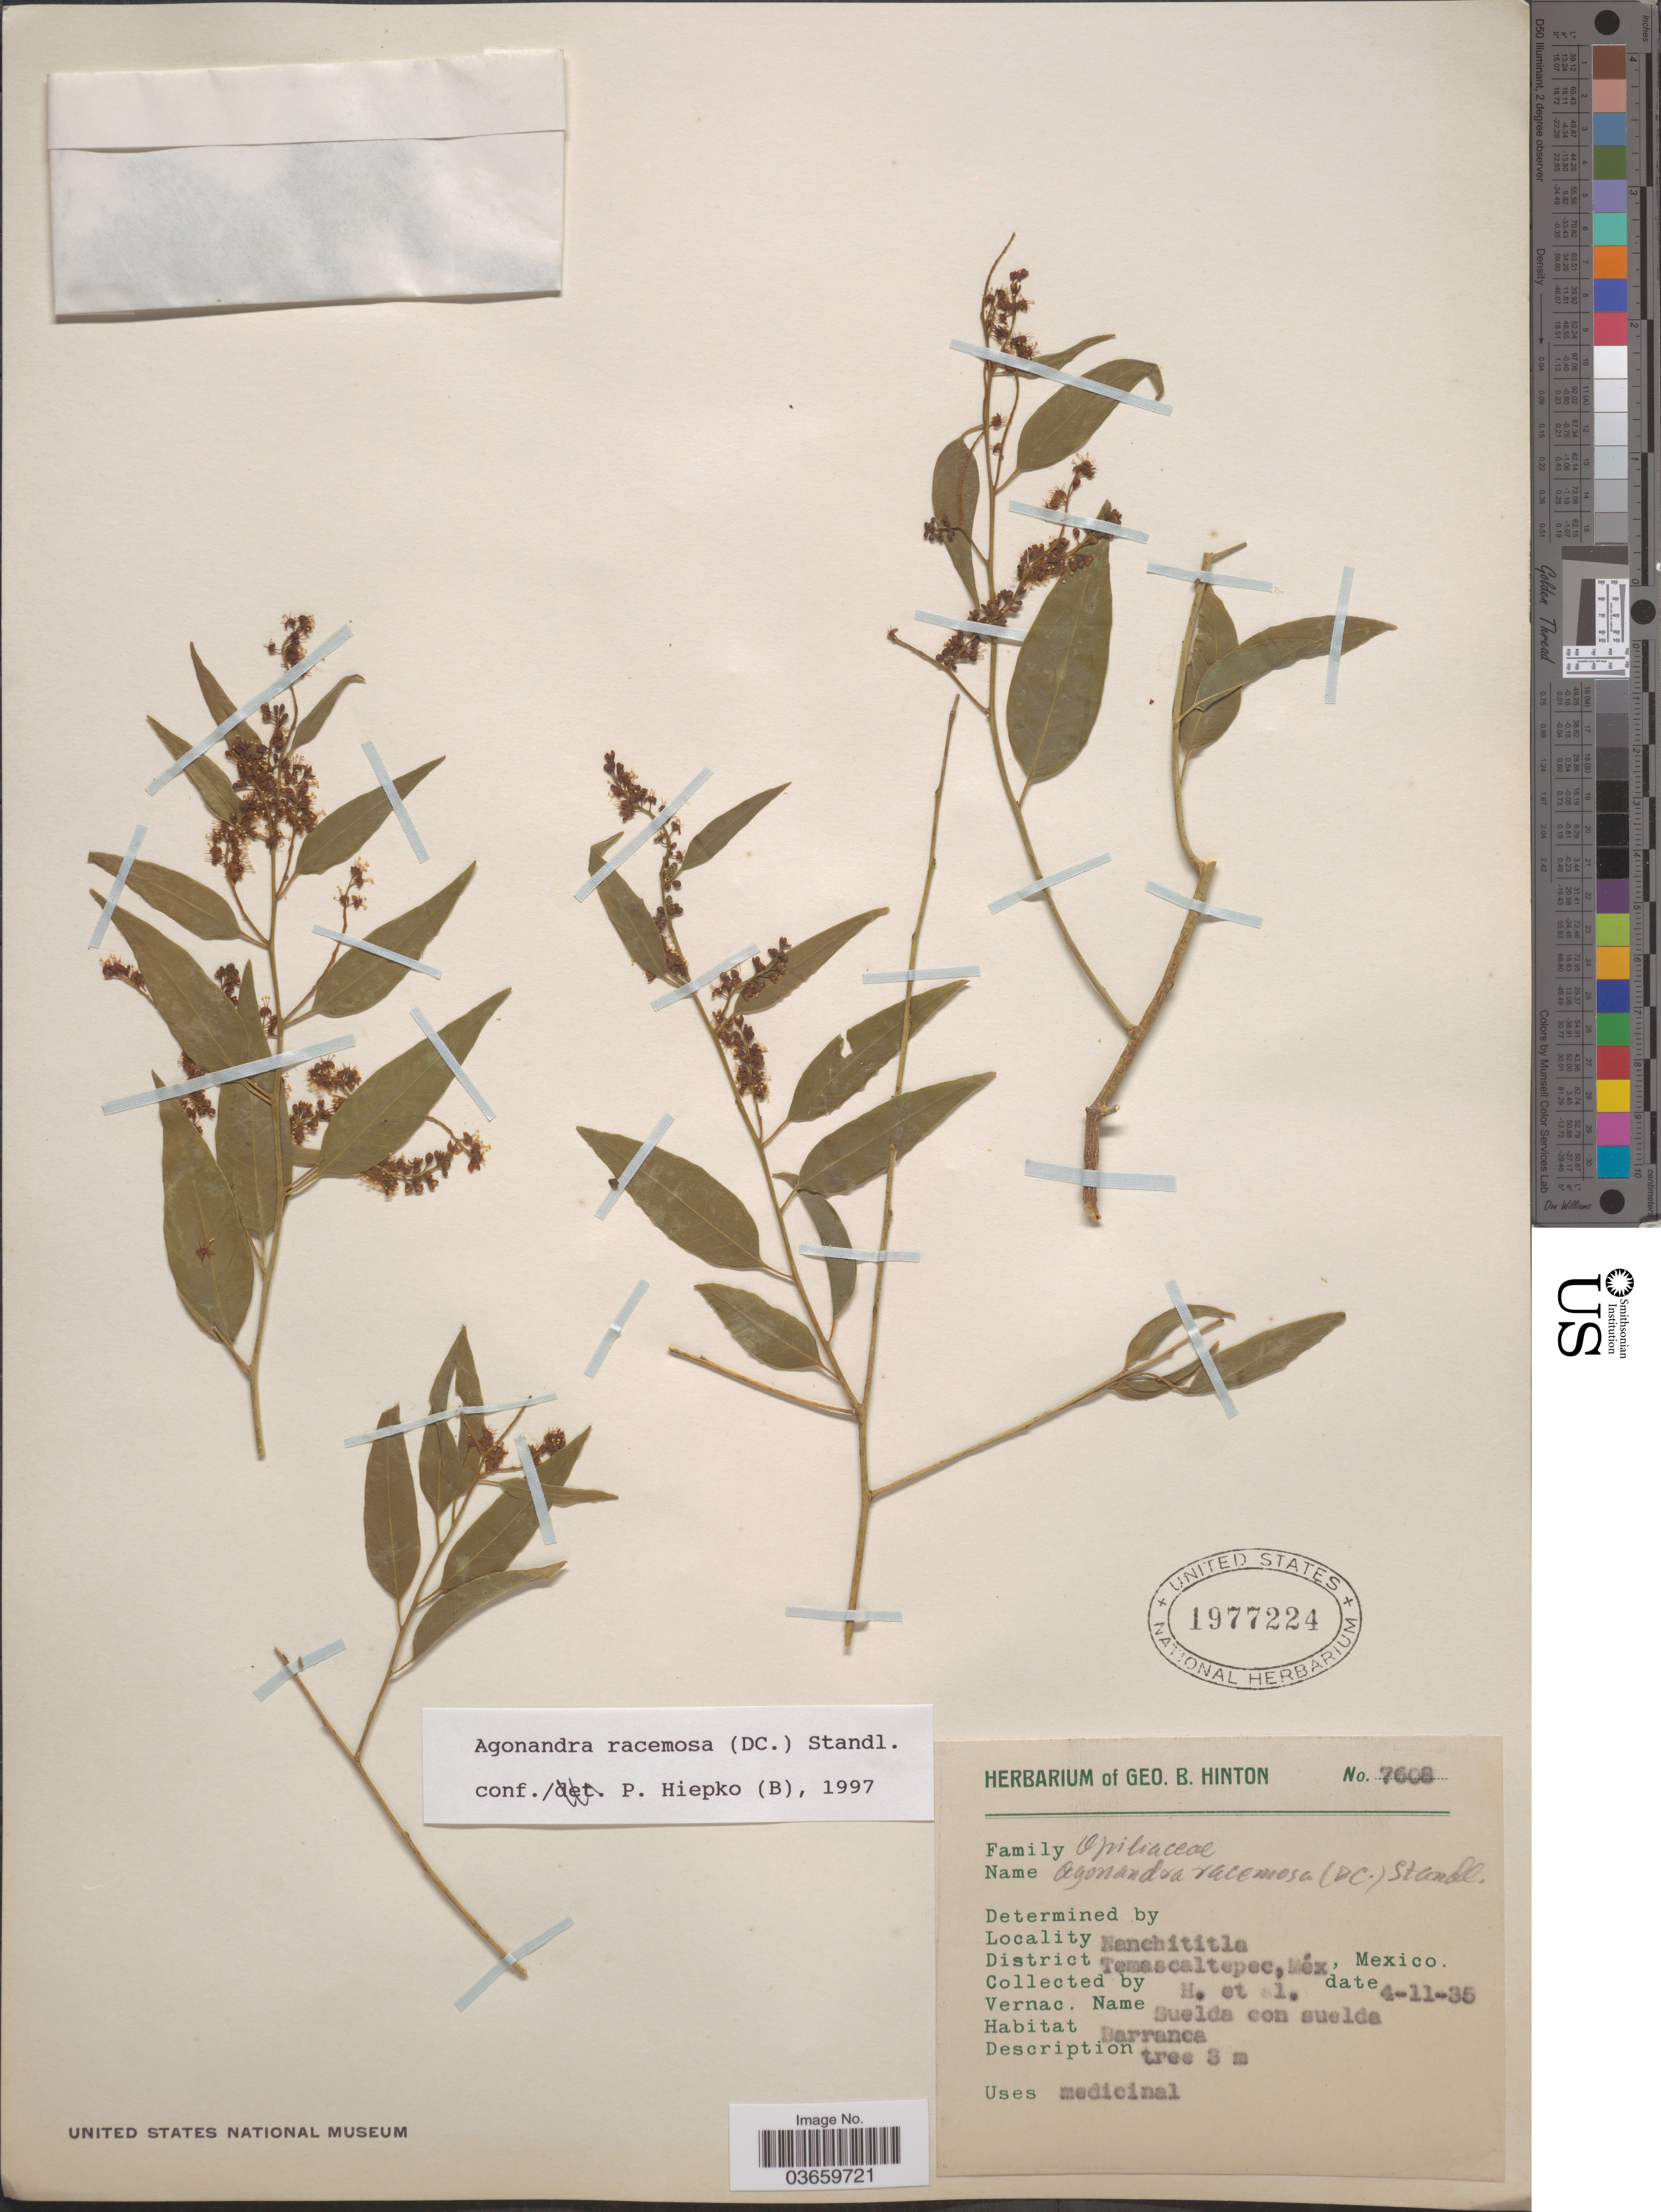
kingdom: Plantae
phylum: Tracheophyta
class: Magnoliopsida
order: Santalales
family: Opiliaceae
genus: Agonandra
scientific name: Agonandra racemosa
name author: (DC.) Standl.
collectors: G. B. Hinton & et al.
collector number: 7608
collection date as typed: Transcribed d/m/y: 11/4/35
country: Mexico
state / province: México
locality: Nanchititla. District Temascaltepec.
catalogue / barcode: US 1977224